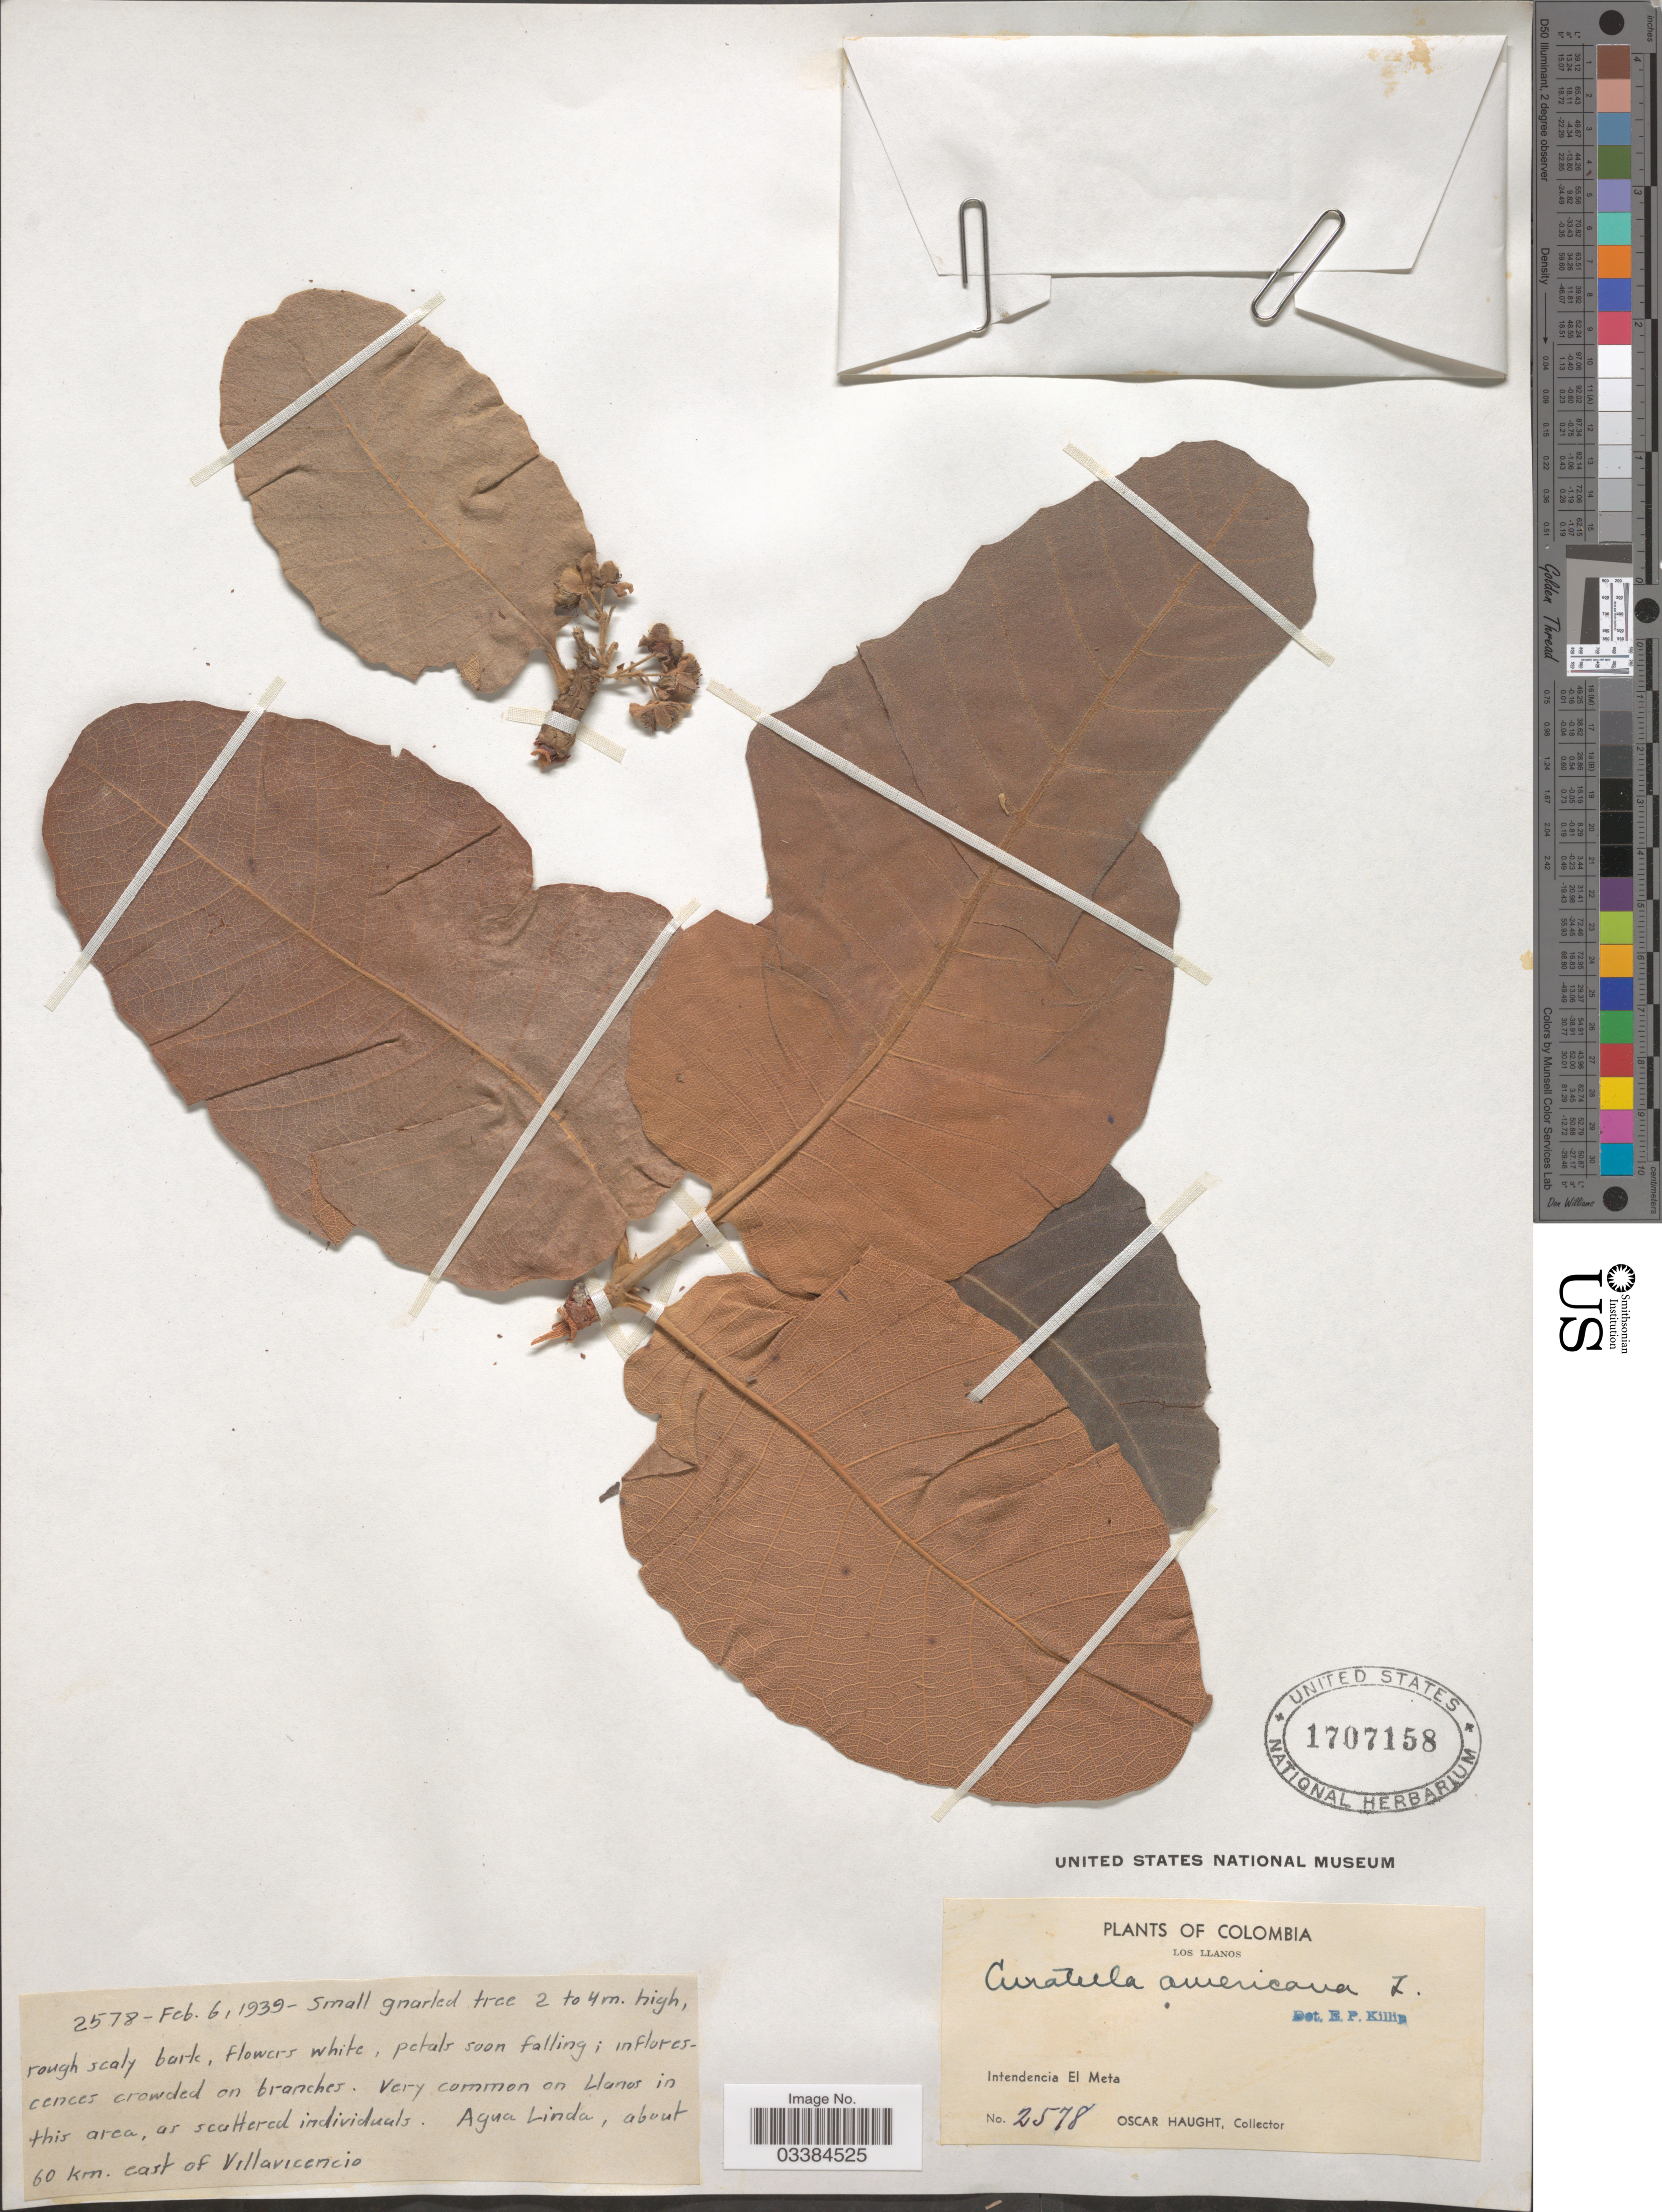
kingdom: Plantae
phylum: Tracheophyta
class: Magnoliopsida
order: Dilleniales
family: Dilleniaceae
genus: Curatella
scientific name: Curatella americana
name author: L.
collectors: O. Haught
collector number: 2578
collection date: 1939-02-06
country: Colombia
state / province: Meta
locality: Agua Linda, about 60 km. east of Villavicencio, Los Llanos, Intendencia El Meta.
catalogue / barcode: US 1707158